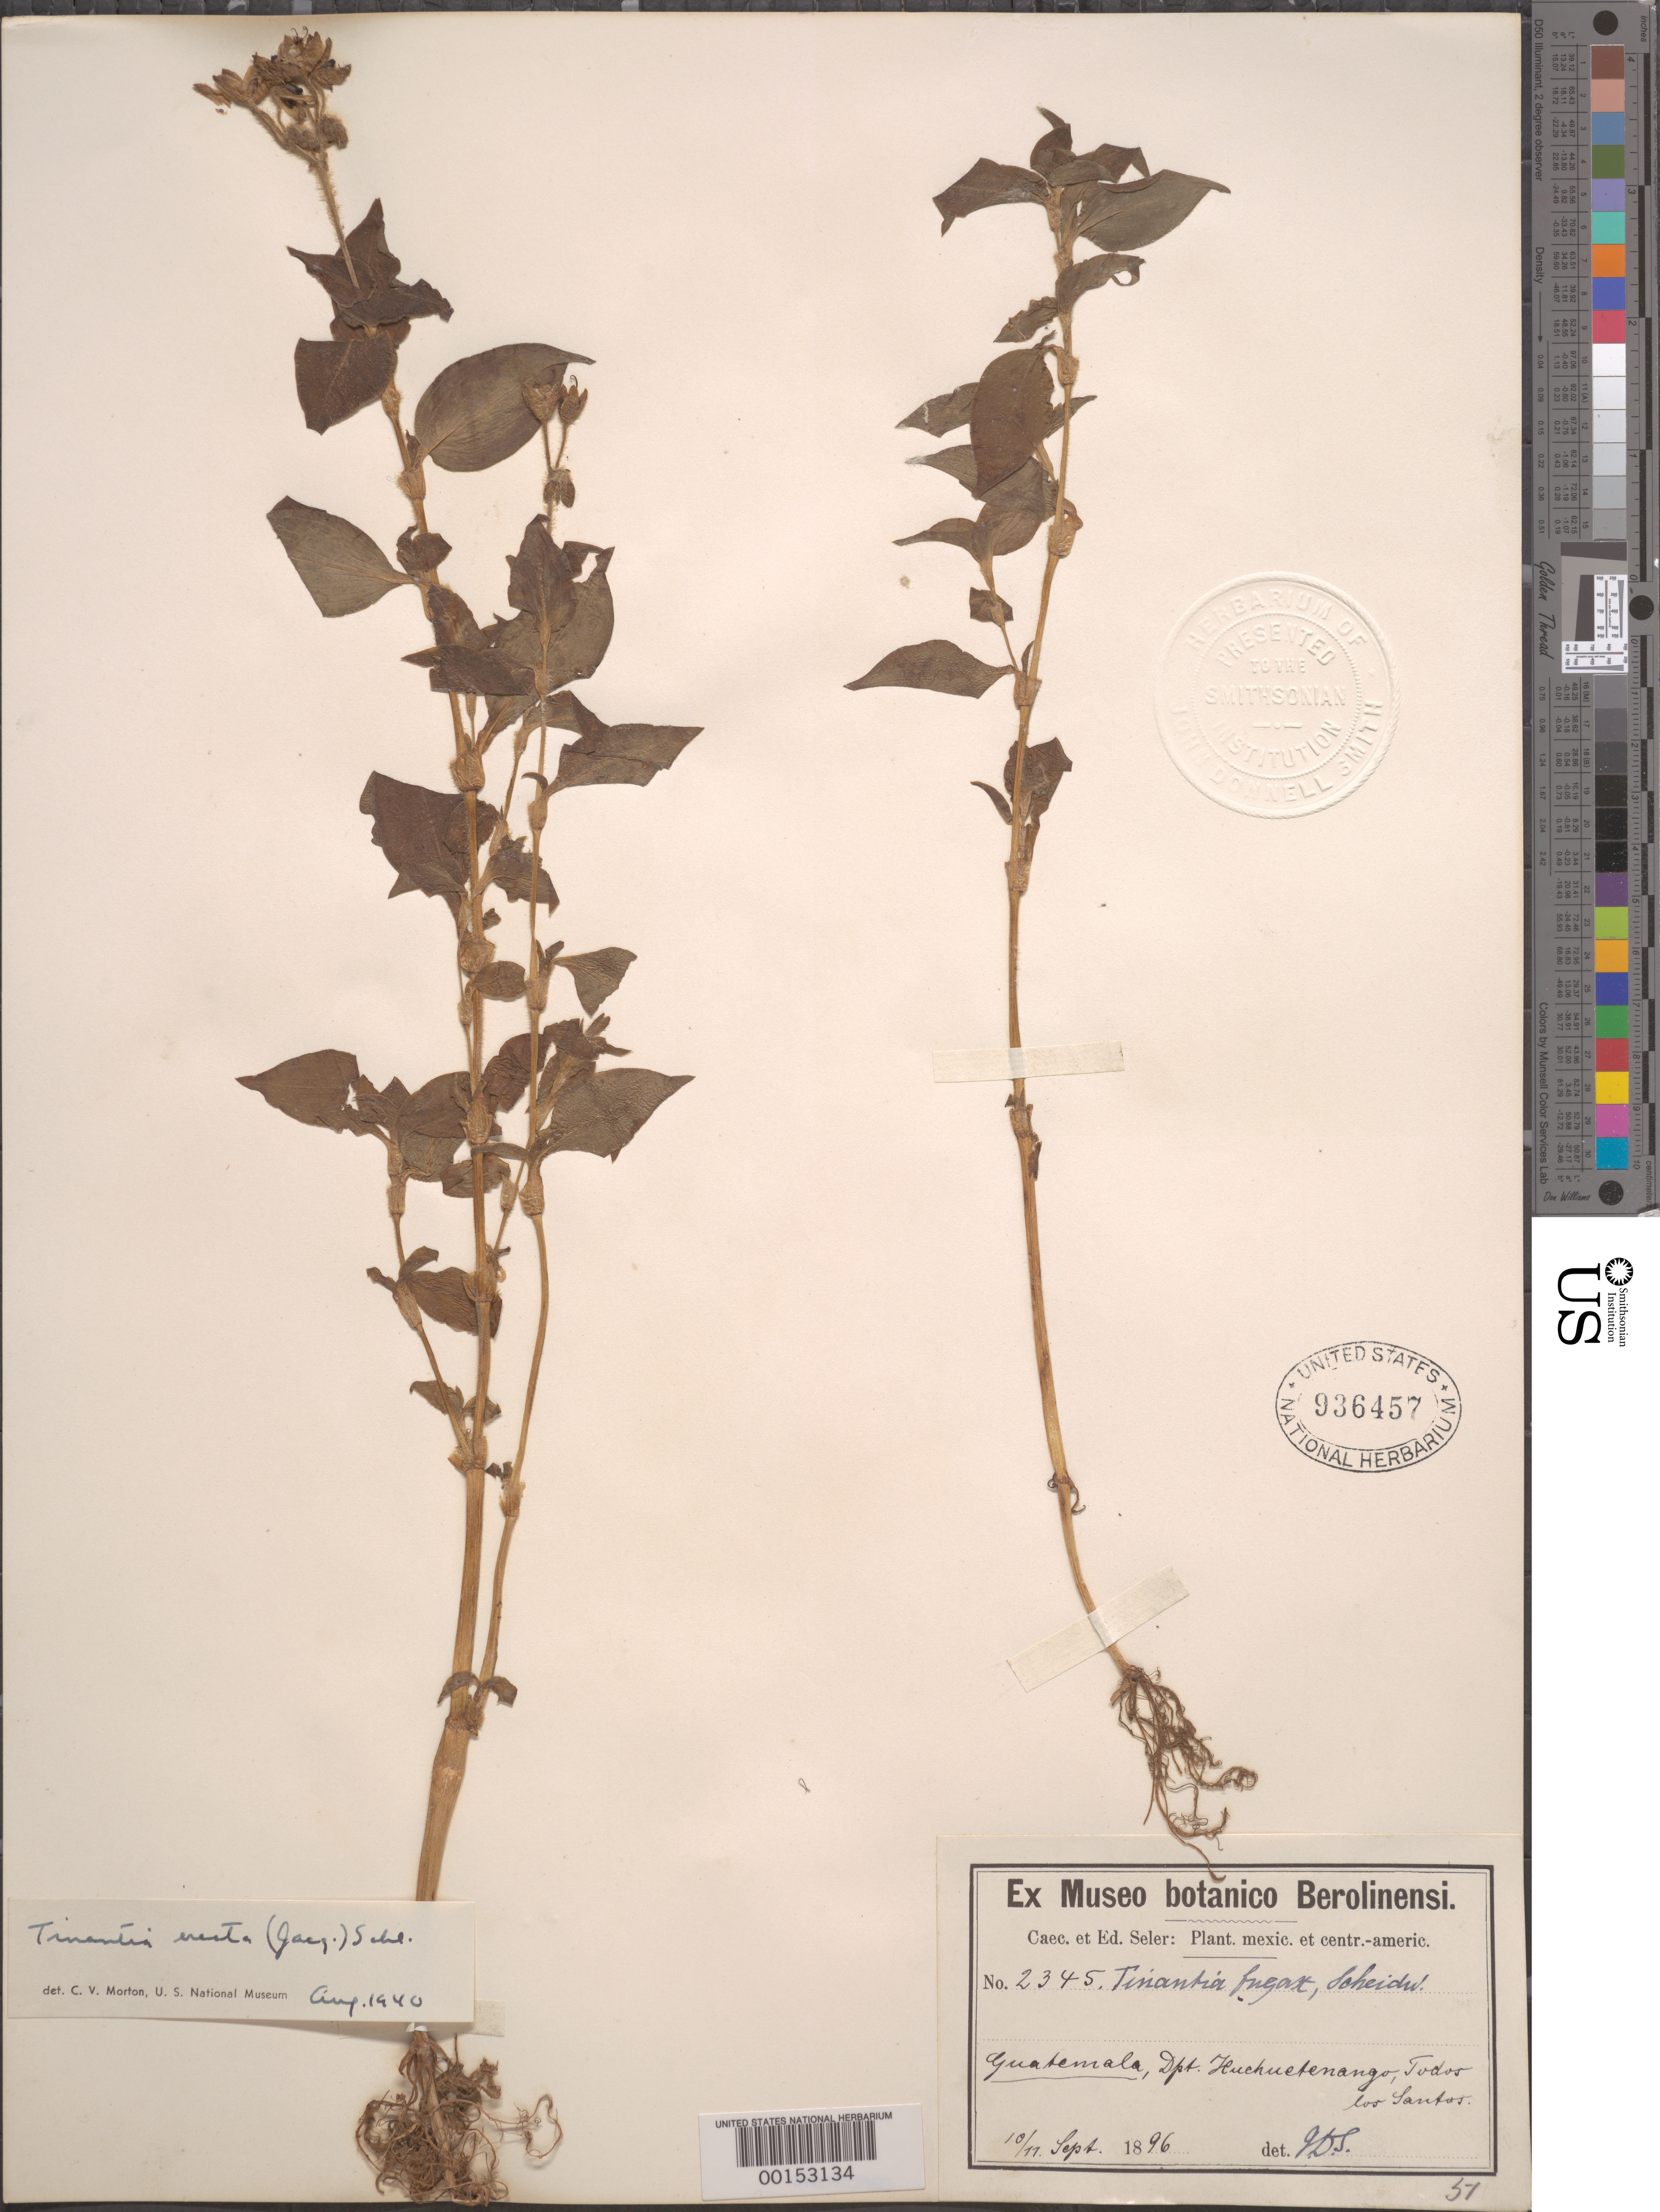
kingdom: Plantae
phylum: Tracheophyta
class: Liliopsida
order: Commelinales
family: Commelinaceae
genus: Tinantia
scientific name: Tinantia erecta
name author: (Jacq.) Fenzl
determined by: Morton, C. V.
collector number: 2345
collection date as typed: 11 Oct 1896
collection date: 1896-10-11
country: Guatemala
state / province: Huehuetenango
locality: Tudos Los Santos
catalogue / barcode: US 936457